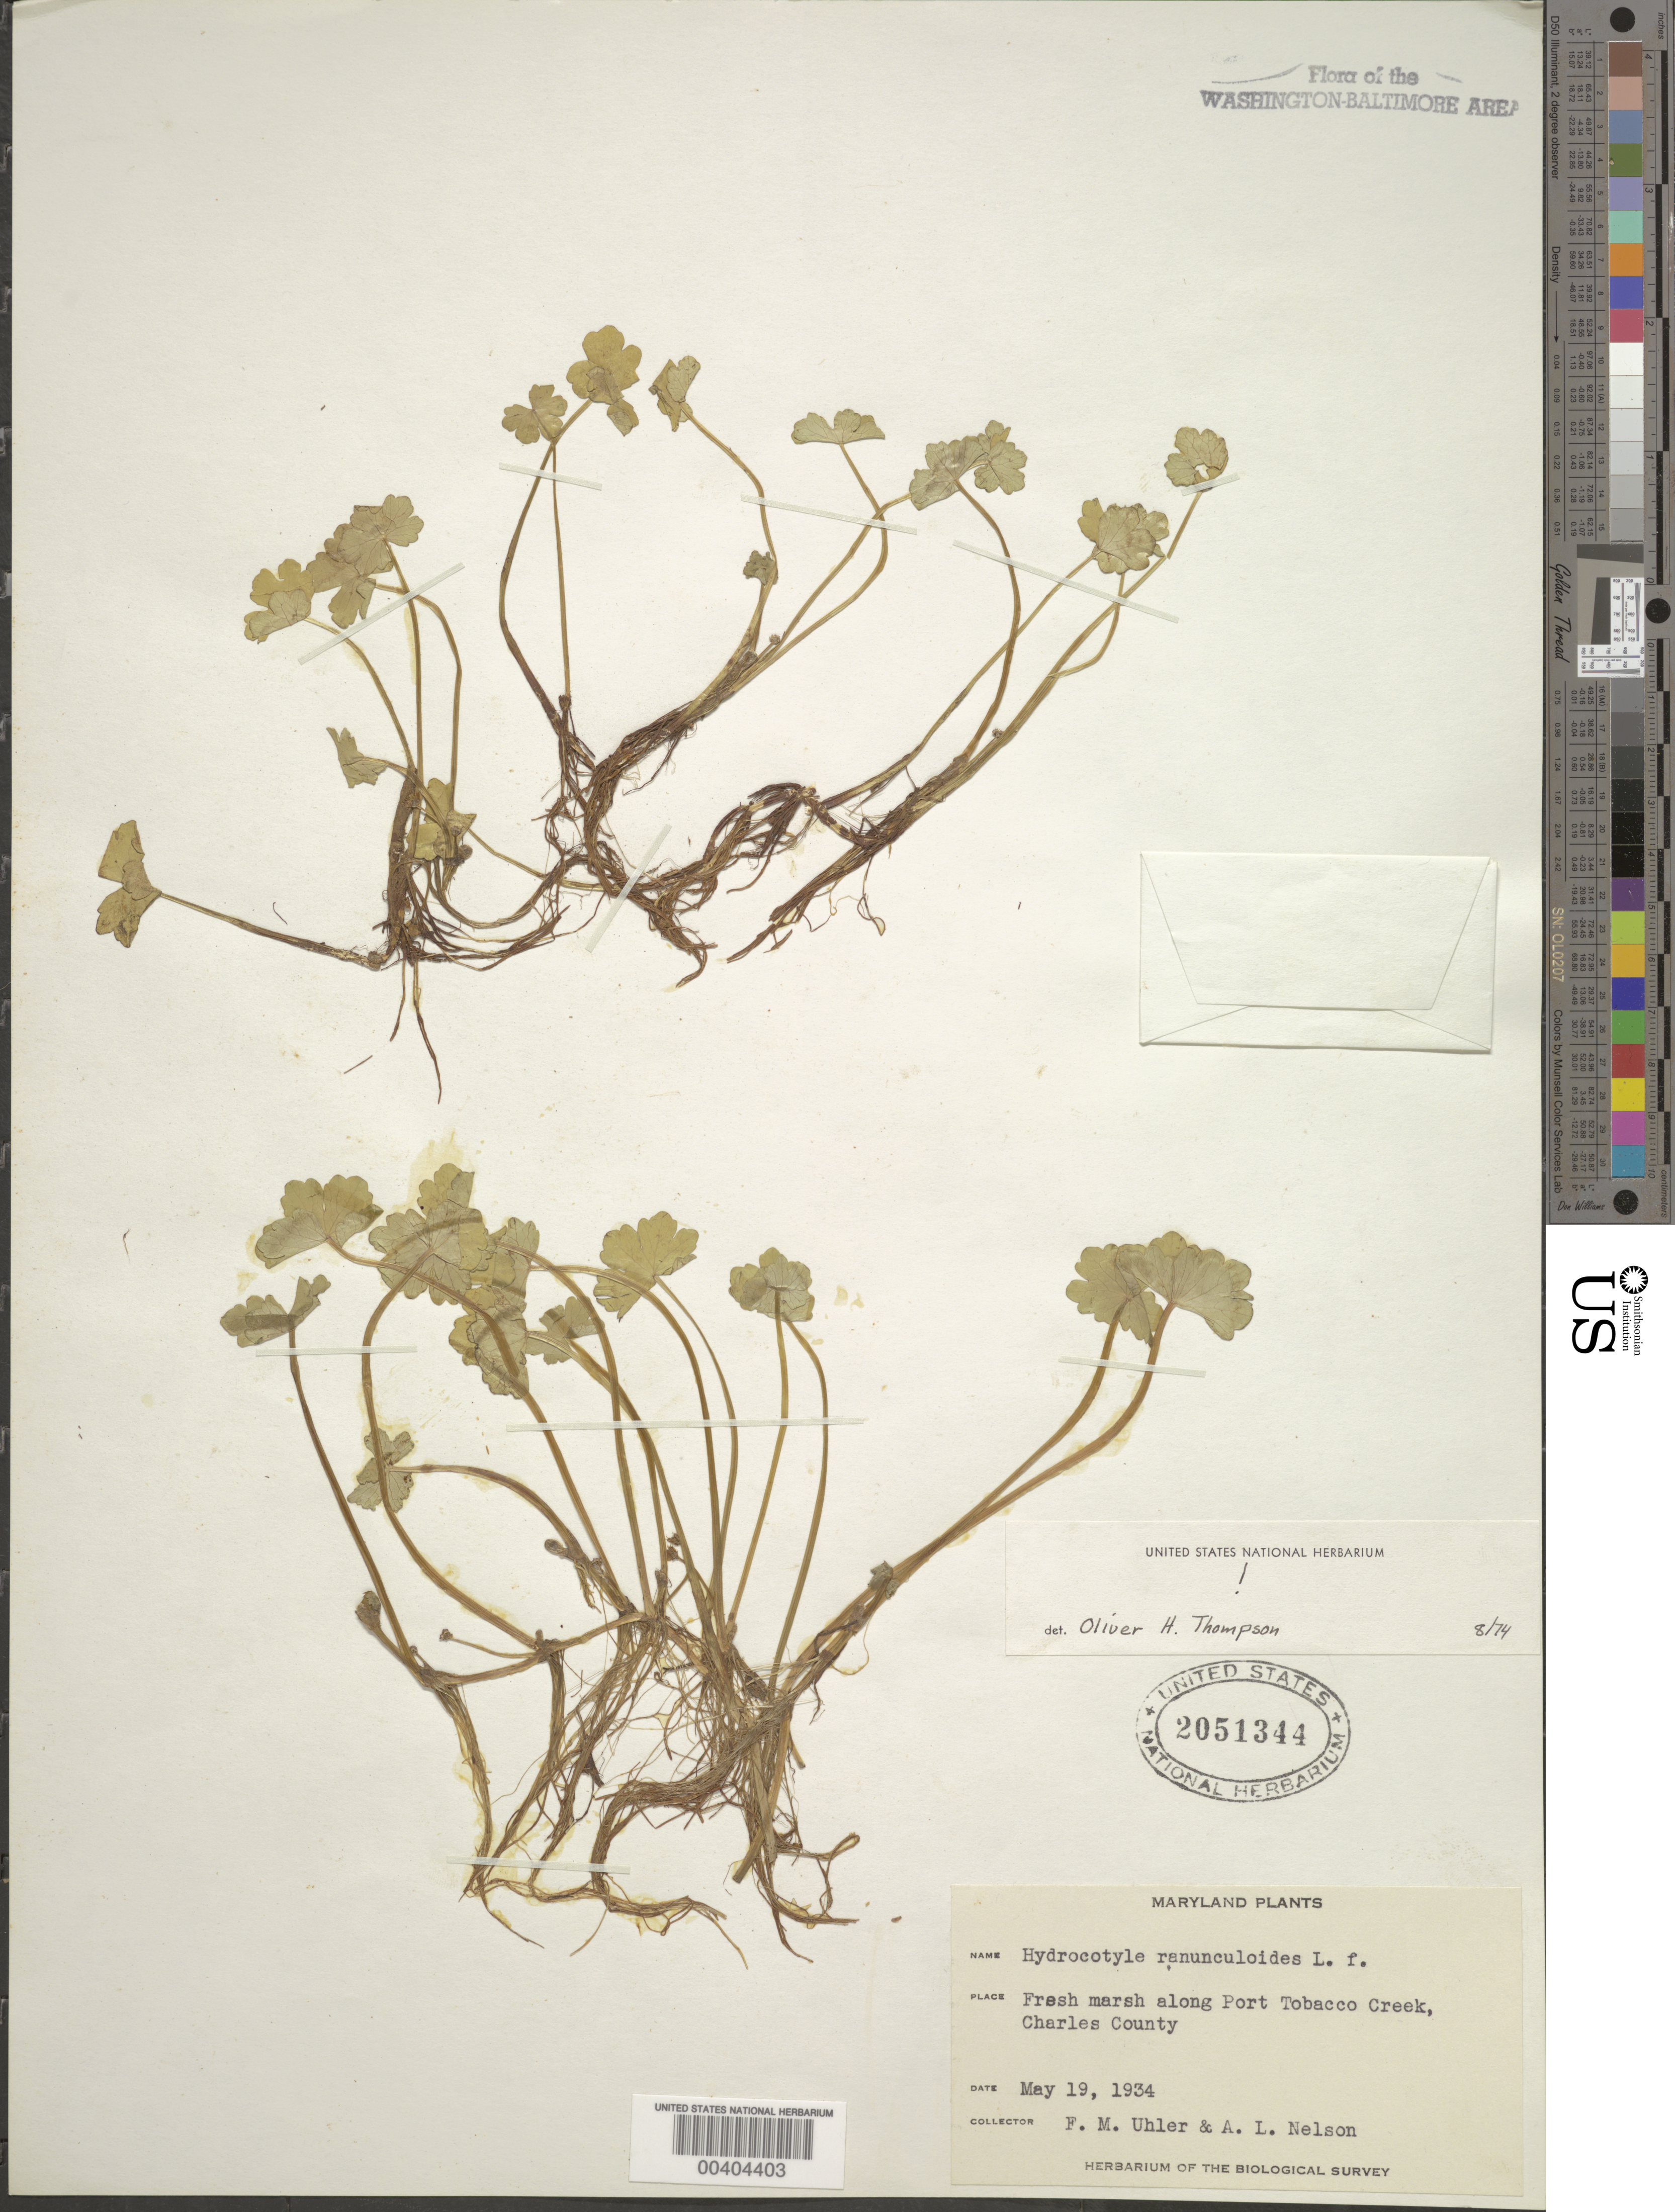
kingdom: Plantae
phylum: Tracheophyta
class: Magnoliopsida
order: Apiales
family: Araliaceae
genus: Hydrocotyle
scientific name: Hydrocotyle ranunculoides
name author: L. f.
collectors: F. M. Uhler & A. L. Nelson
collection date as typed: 19 May 1934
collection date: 1934-05-19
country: United States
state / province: Maryland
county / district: Charles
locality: Port Tobacco Creek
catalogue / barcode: US 2051344